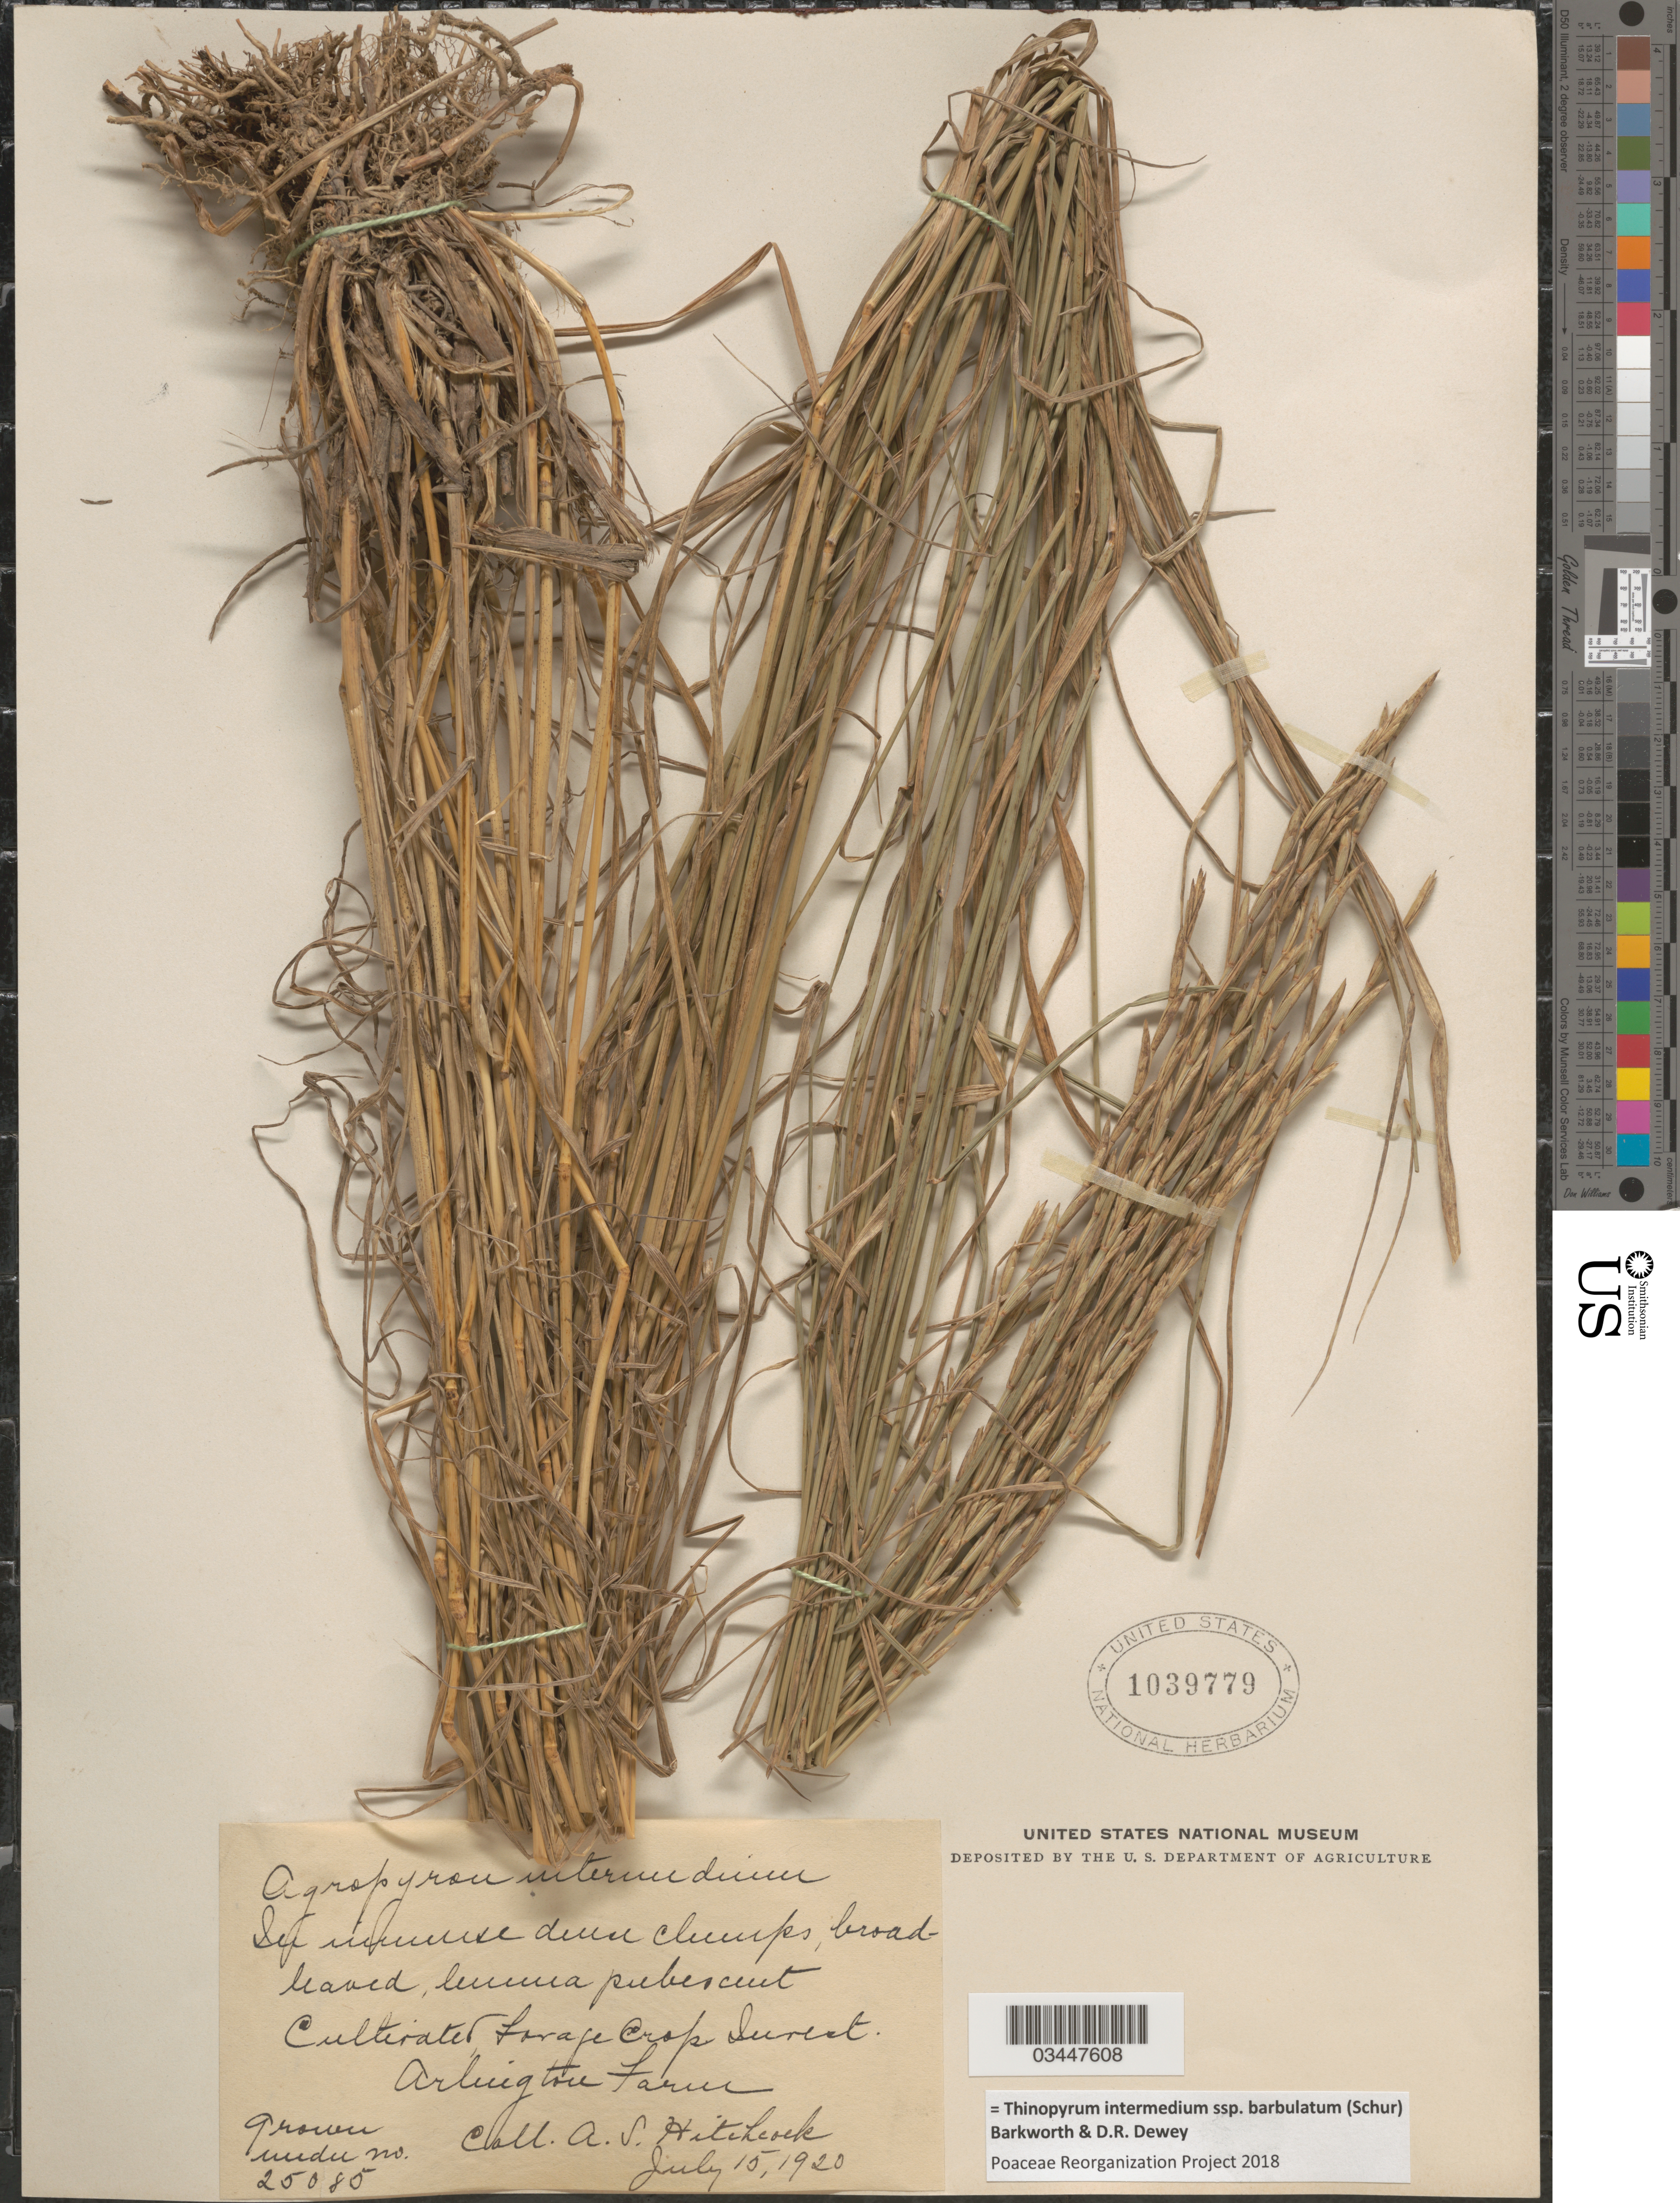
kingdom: Plantae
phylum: Tracheophyta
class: Liliopsida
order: Poales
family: Poaceae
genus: Thinopyrum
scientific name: Thinopyrum intermedium subsp. barbulatum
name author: (Schur) Barkworth & Dewey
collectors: A. S. Hitchcock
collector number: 25085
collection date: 1920-07-15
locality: Cultivated Forage Crop Surest. Arlington Farm.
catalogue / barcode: US 1039779